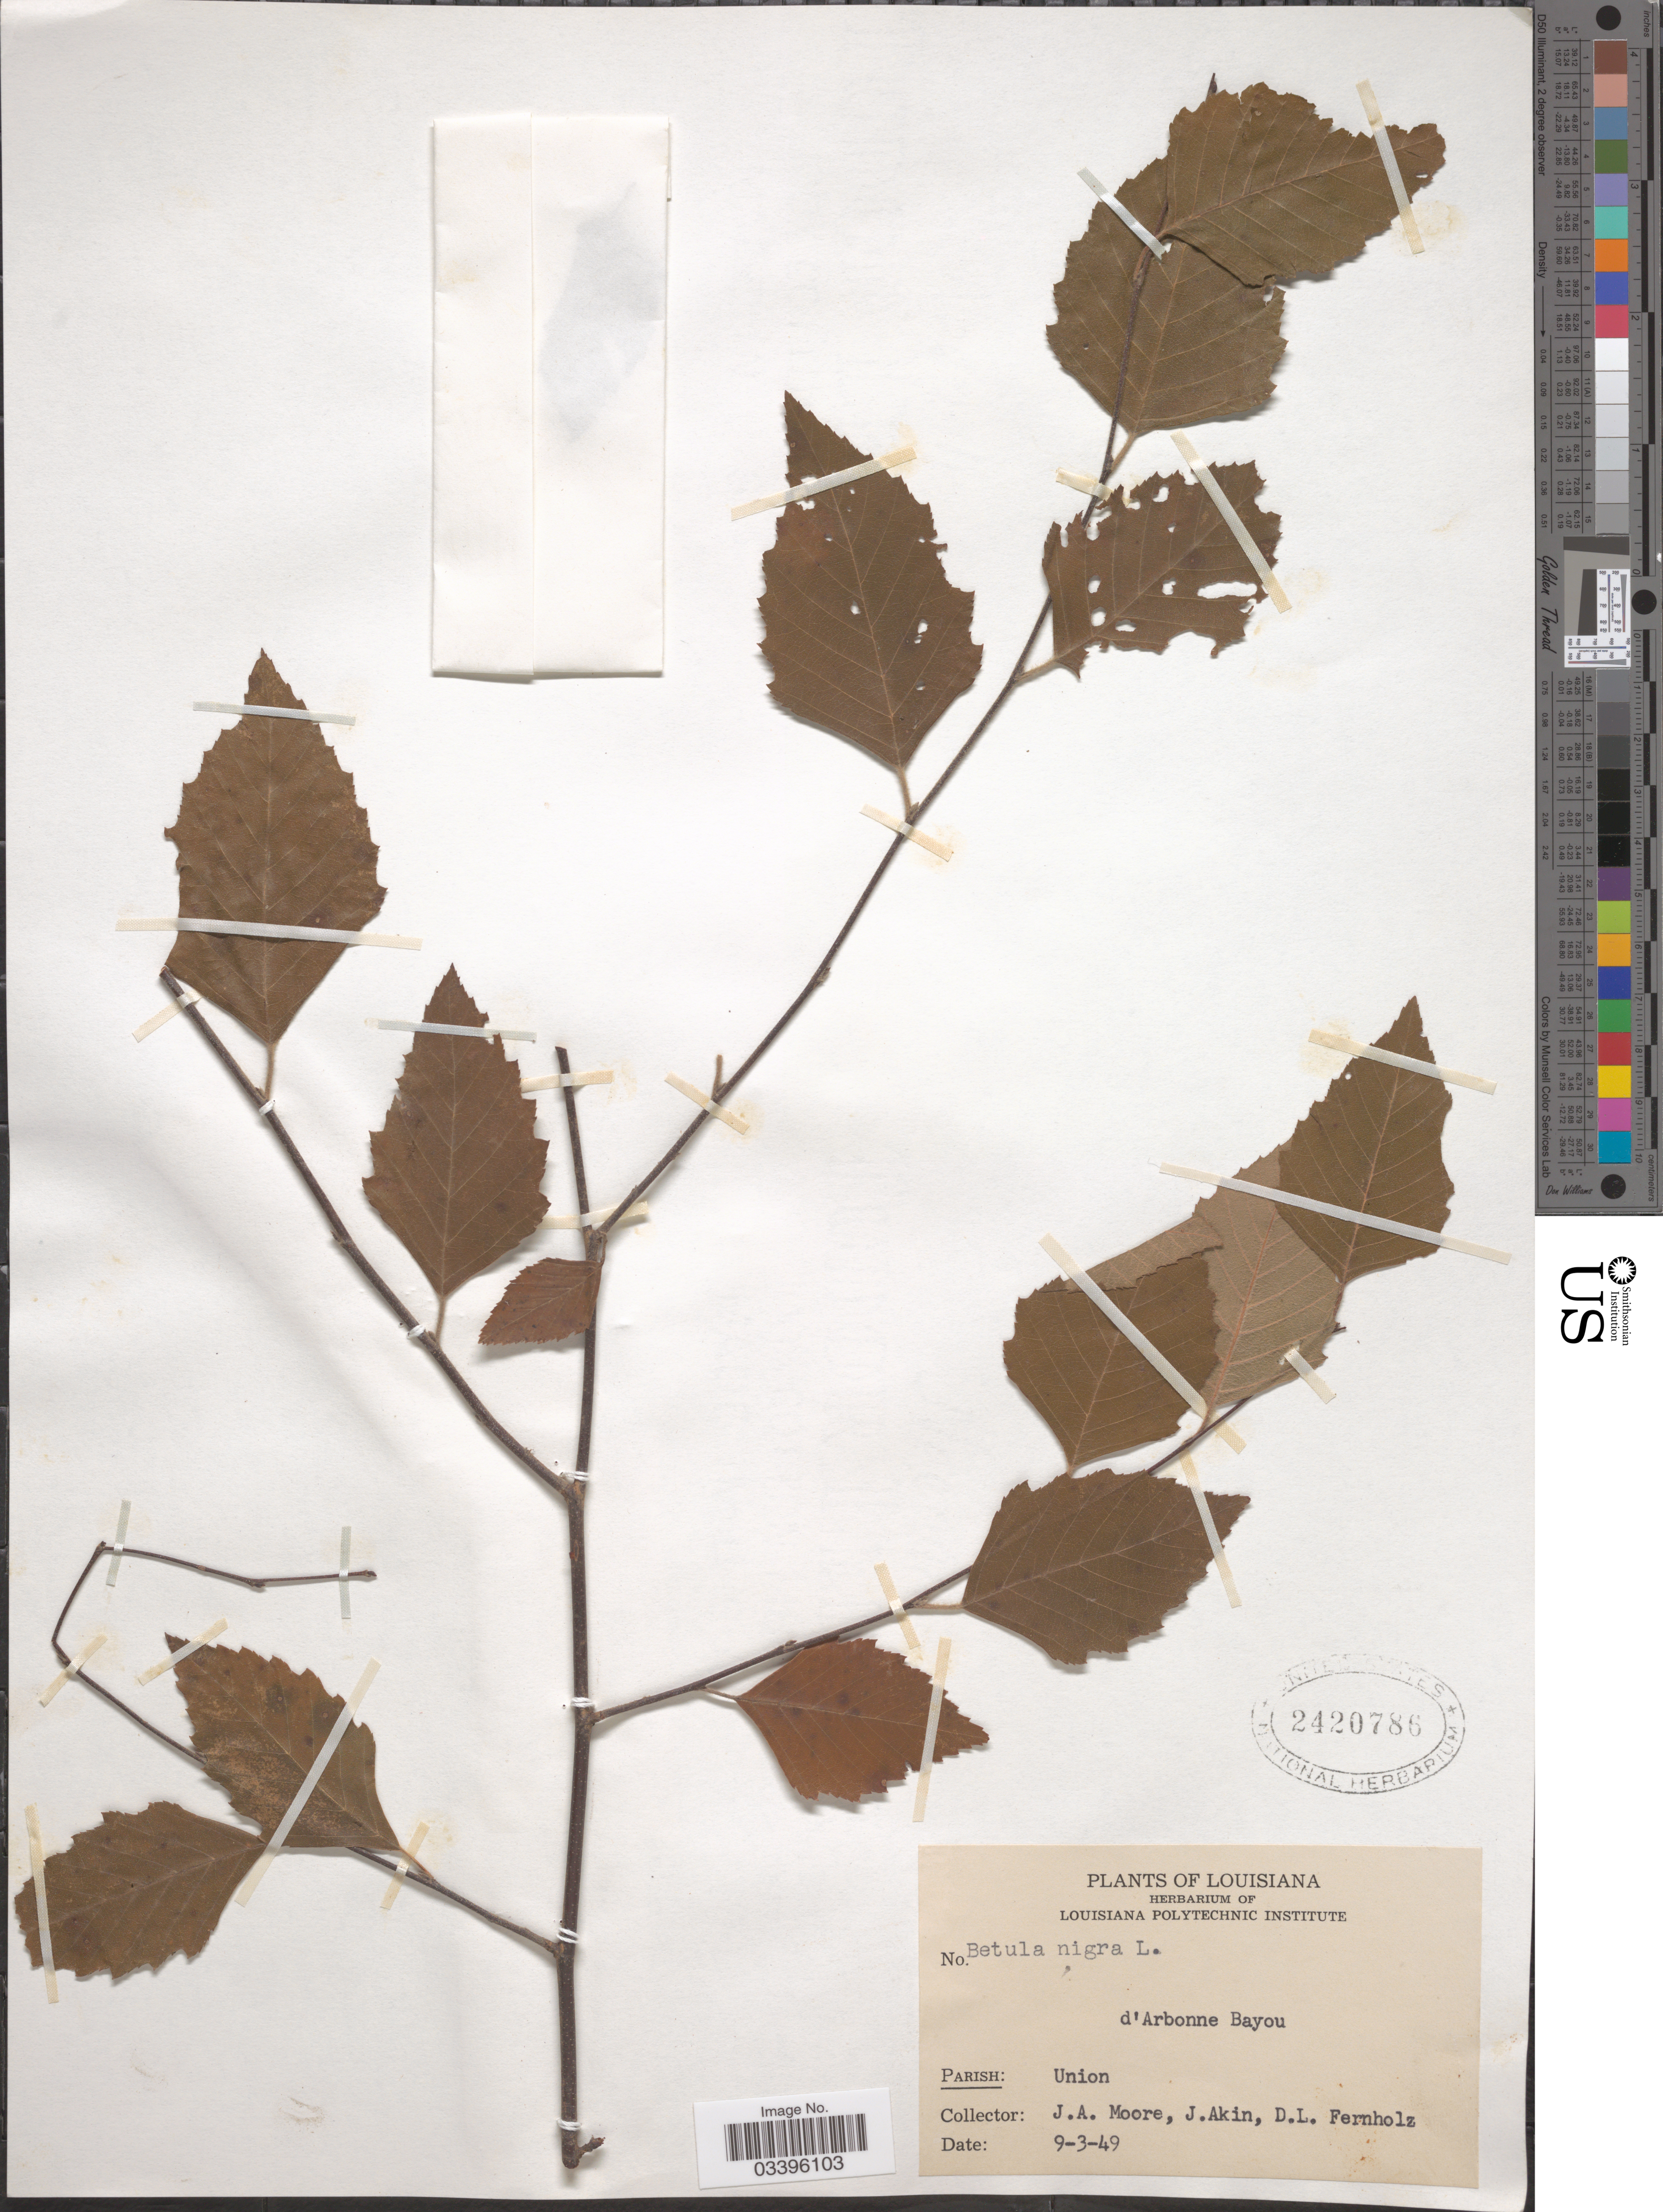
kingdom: Plantae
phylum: Tracheophyta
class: Magnoliopsida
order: Fagales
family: Betulaceae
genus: Betula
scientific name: Betula nigra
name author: L.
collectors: J. A. Moore, J. Akin & D. Fernholz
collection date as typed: Transcribed d/m/y: 3/9/49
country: United States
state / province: Louisiana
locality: D'Arbonne Bayou, Parish: Union.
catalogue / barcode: US 2420786